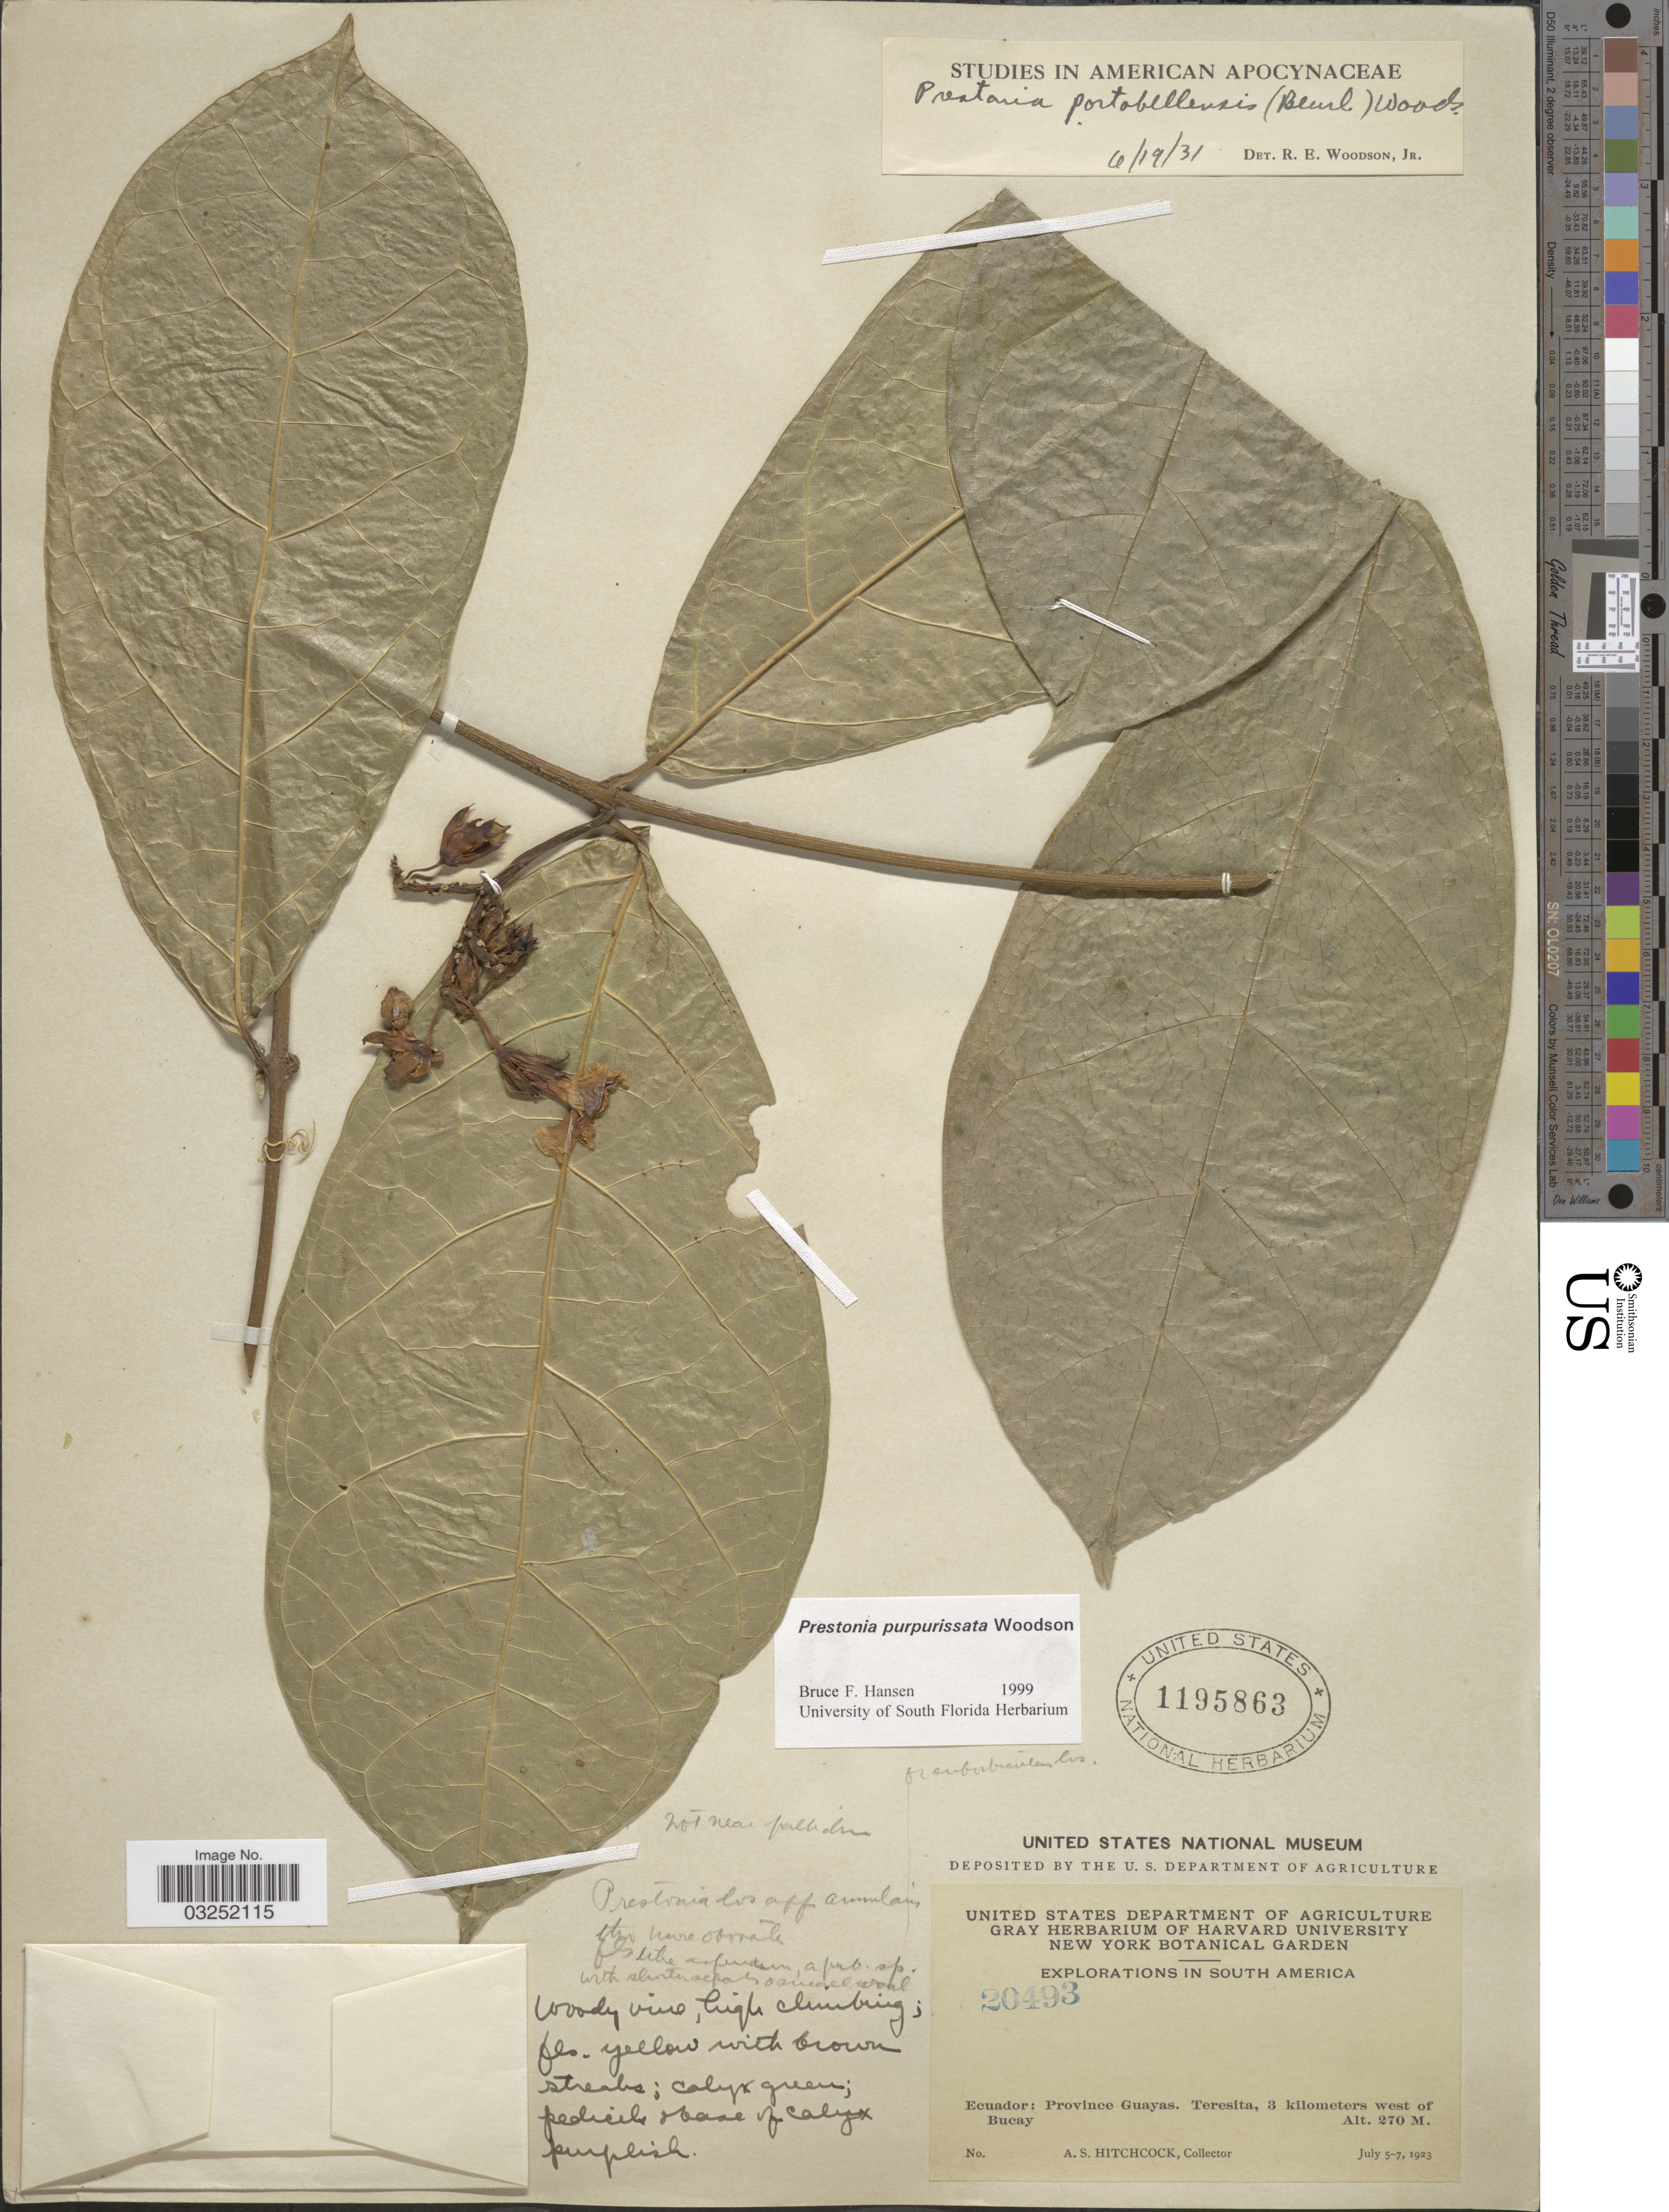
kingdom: Plantae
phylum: Tracheophyta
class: Magnoliopsida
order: Gentianales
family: Apocynaceae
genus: Prestonia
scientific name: Prestonia purpurissata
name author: Woodson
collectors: A. S. Hitchcock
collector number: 20493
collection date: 1923-07-05/1923-07-07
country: Ecuador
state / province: Guayas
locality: Province Guayas, Teresita, 3 kilometers west of Bucay.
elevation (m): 270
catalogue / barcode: US 1195863